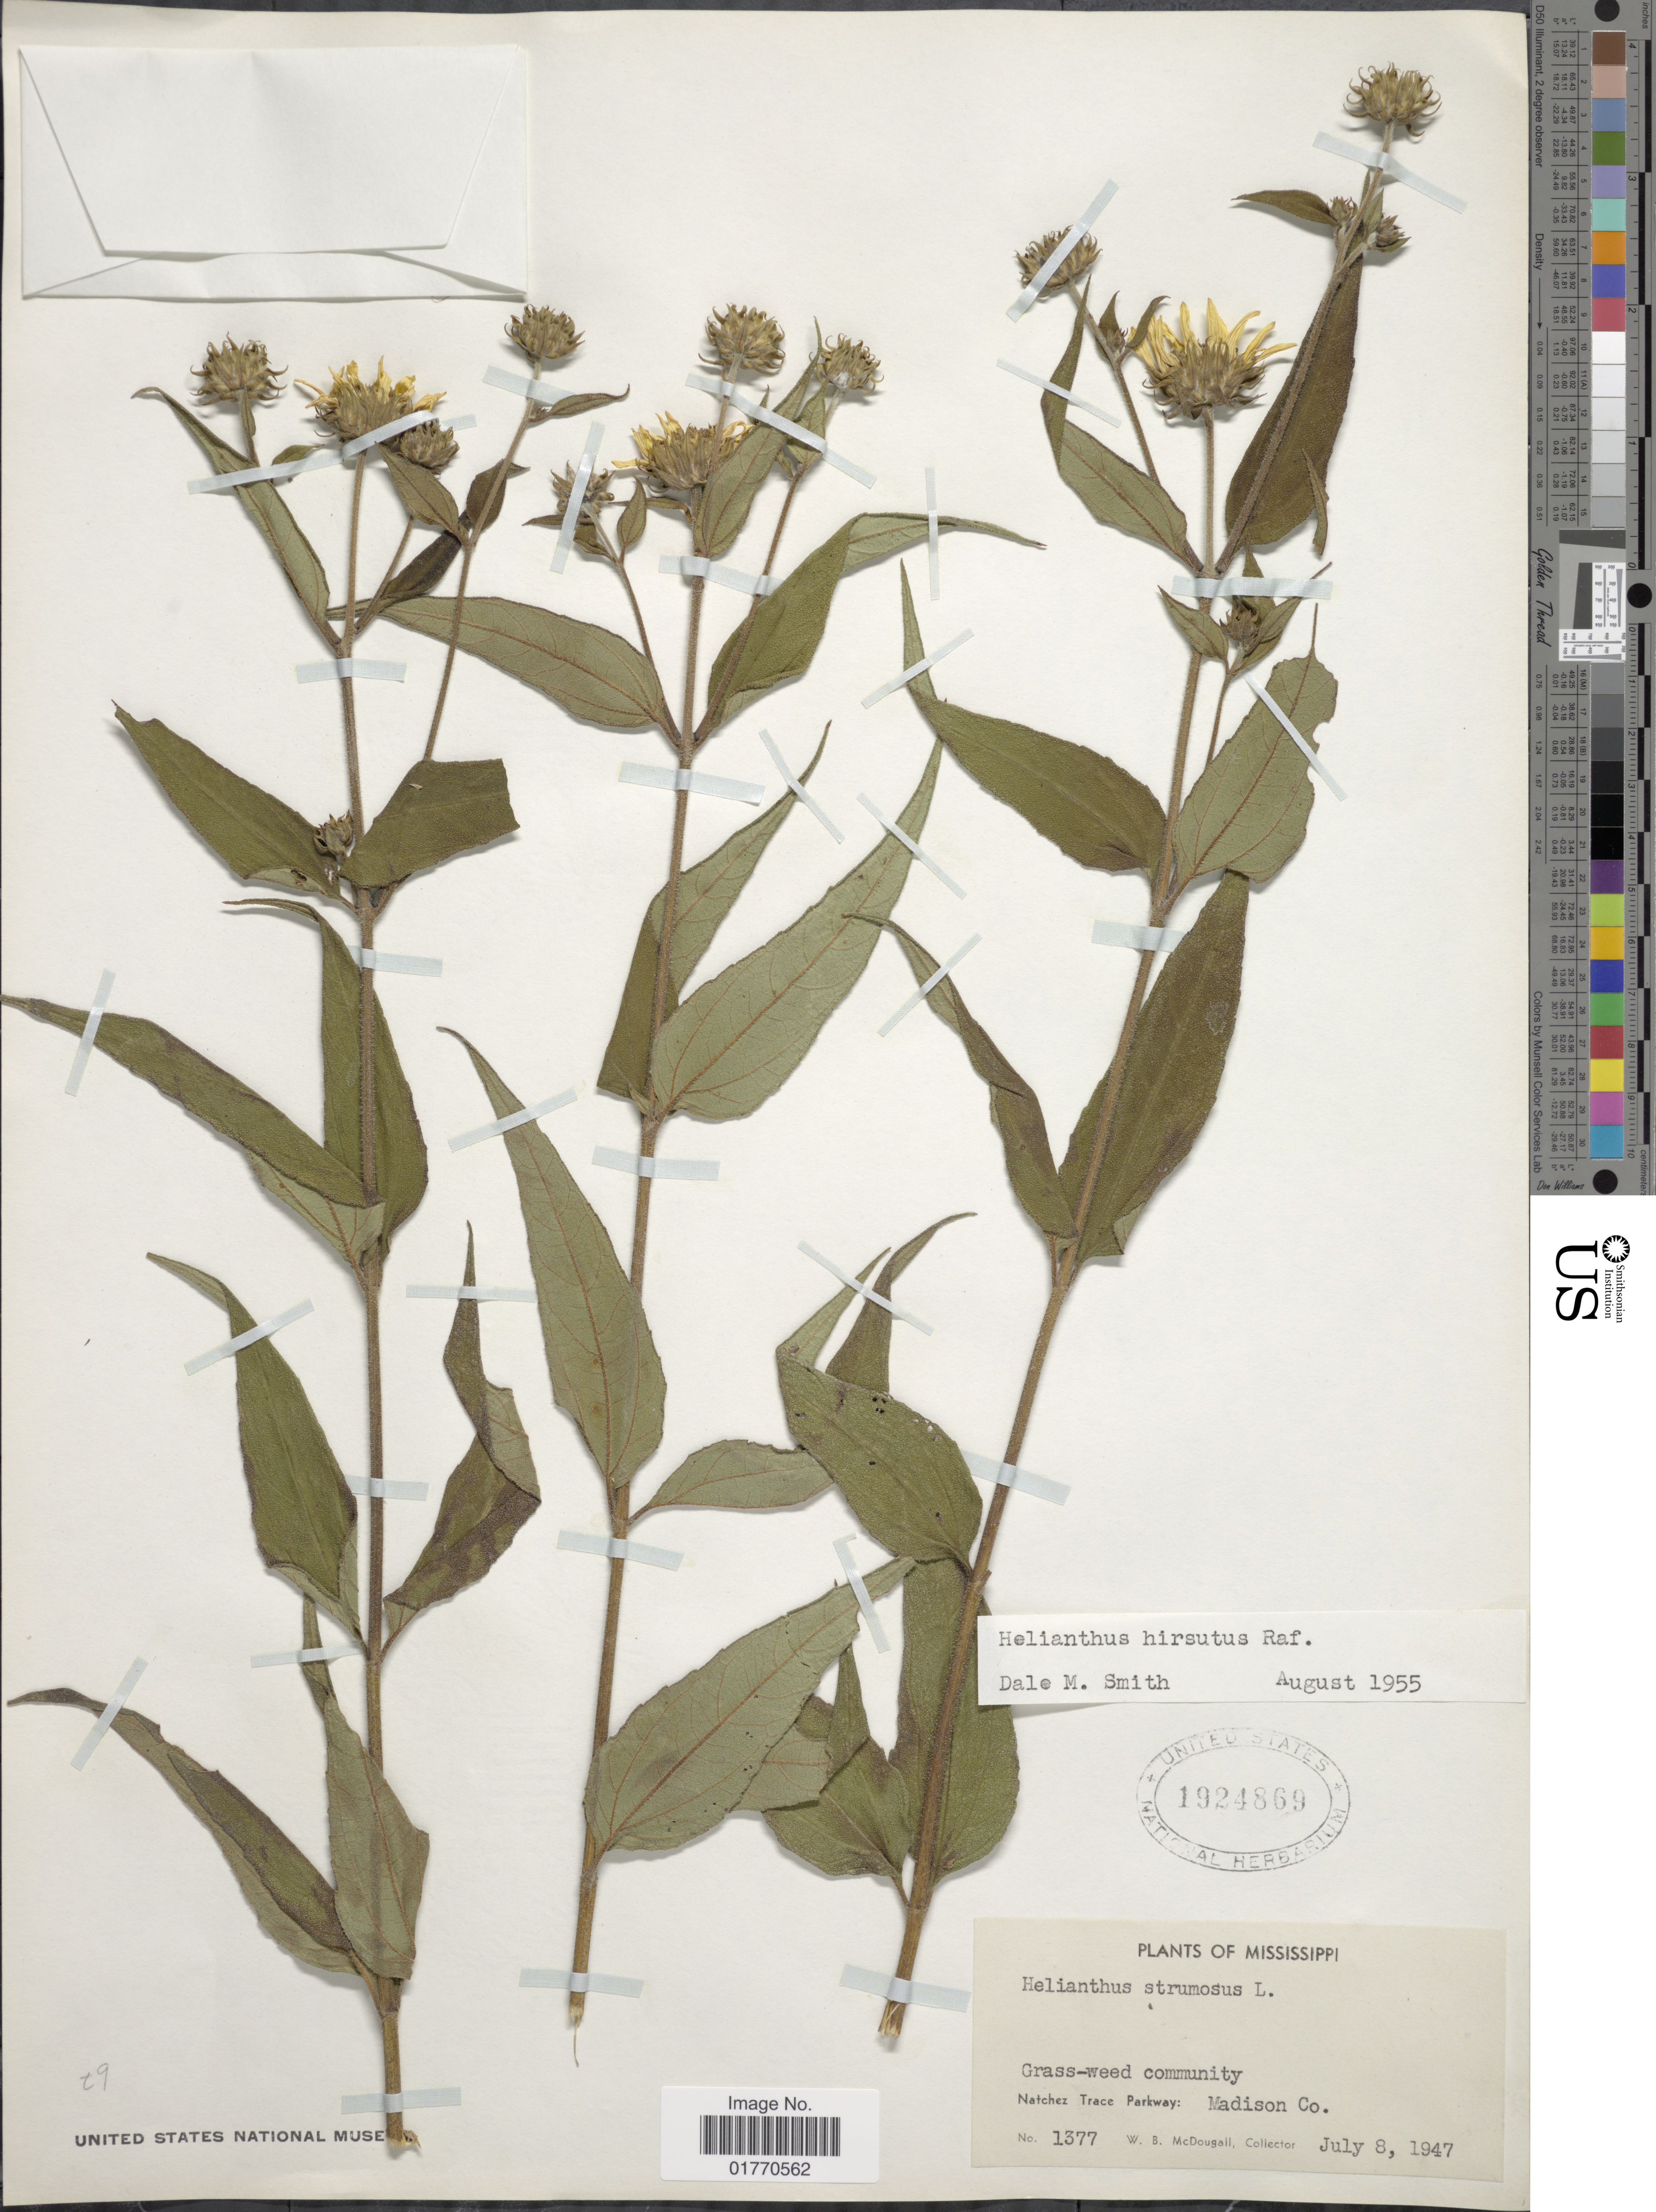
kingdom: Plantae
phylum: Tracheophyta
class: Magnoliopsida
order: Asterales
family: Asteraceae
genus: Helianthus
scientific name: Helianthus hirsutus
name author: Raf.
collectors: W. B. McDougall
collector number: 1377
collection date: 1947-07-08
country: United States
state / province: Mississippi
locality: Natchez Trace Parkway: Madison Co.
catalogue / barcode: US 1924869